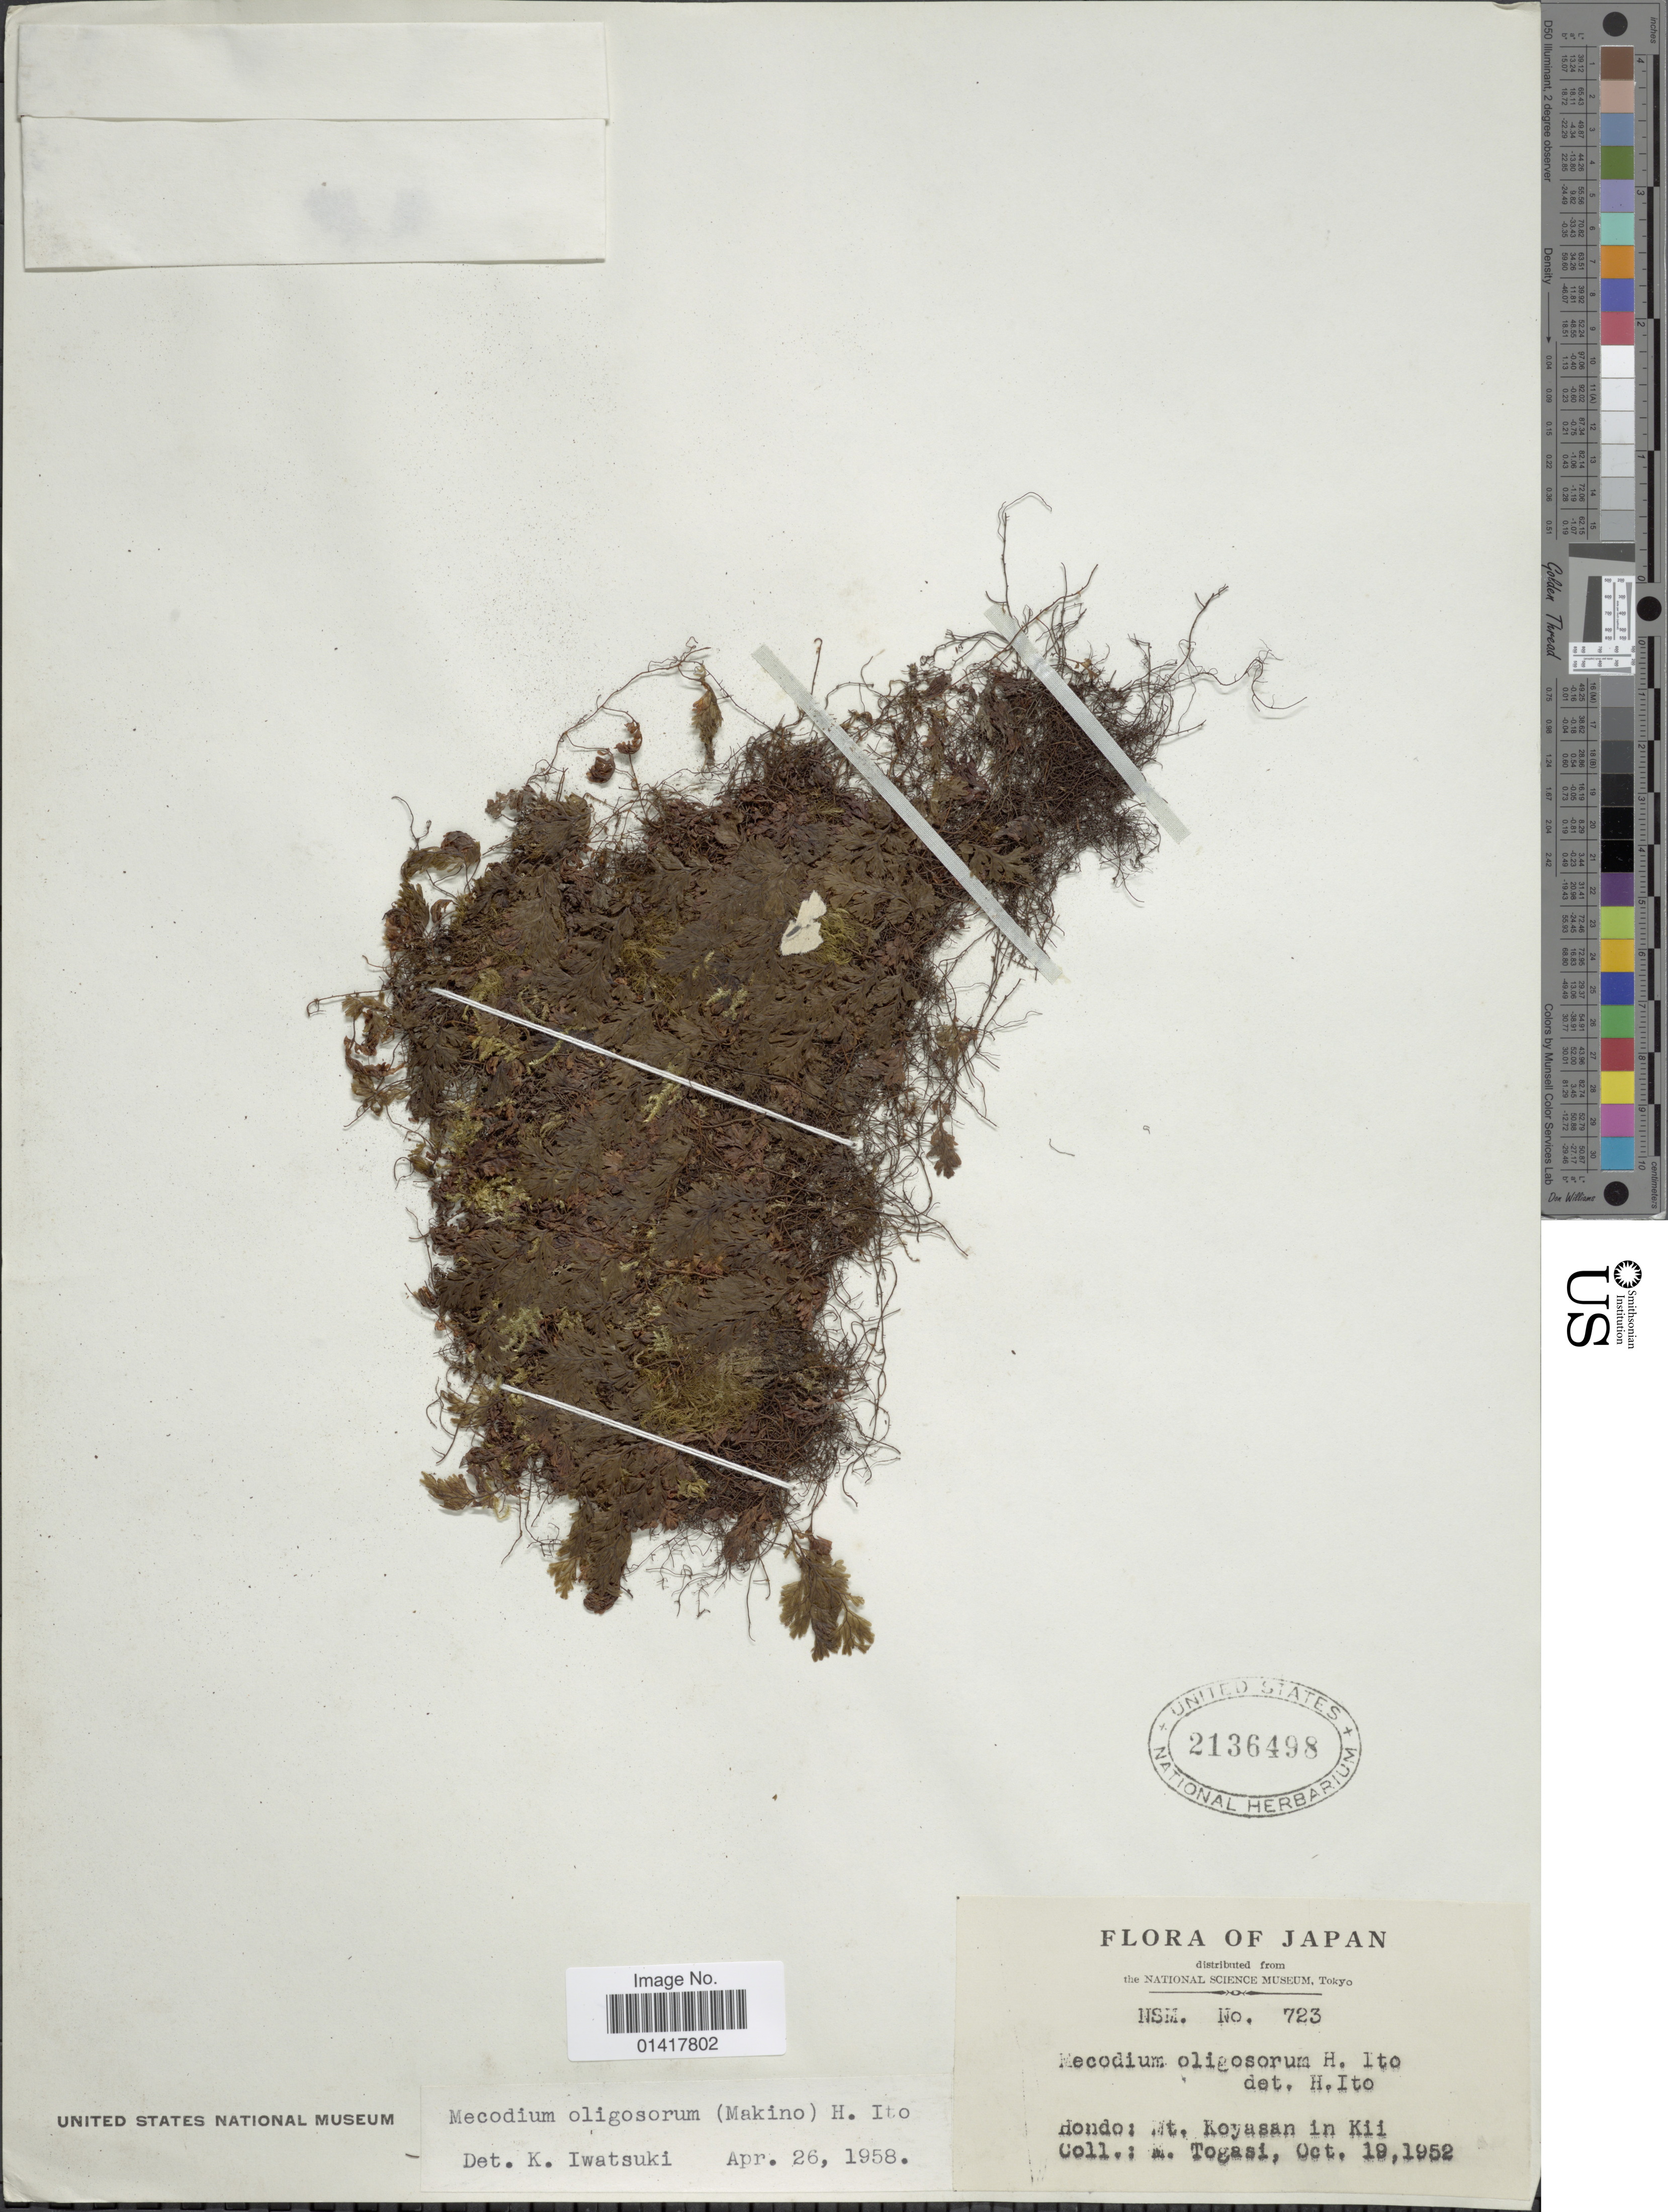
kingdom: Plantae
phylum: Tracheophyta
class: Polypodiopsida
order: Hymenophyllales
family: Hymenophyllaceae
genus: Hymenophyllum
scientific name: Hymenophyllum oligosorum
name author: Makino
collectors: M. Togasi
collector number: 723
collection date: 1952-10-19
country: Japan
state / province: Wakayama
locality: Hondo: Mt. Koyasan in Kii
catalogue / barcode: US 2136498